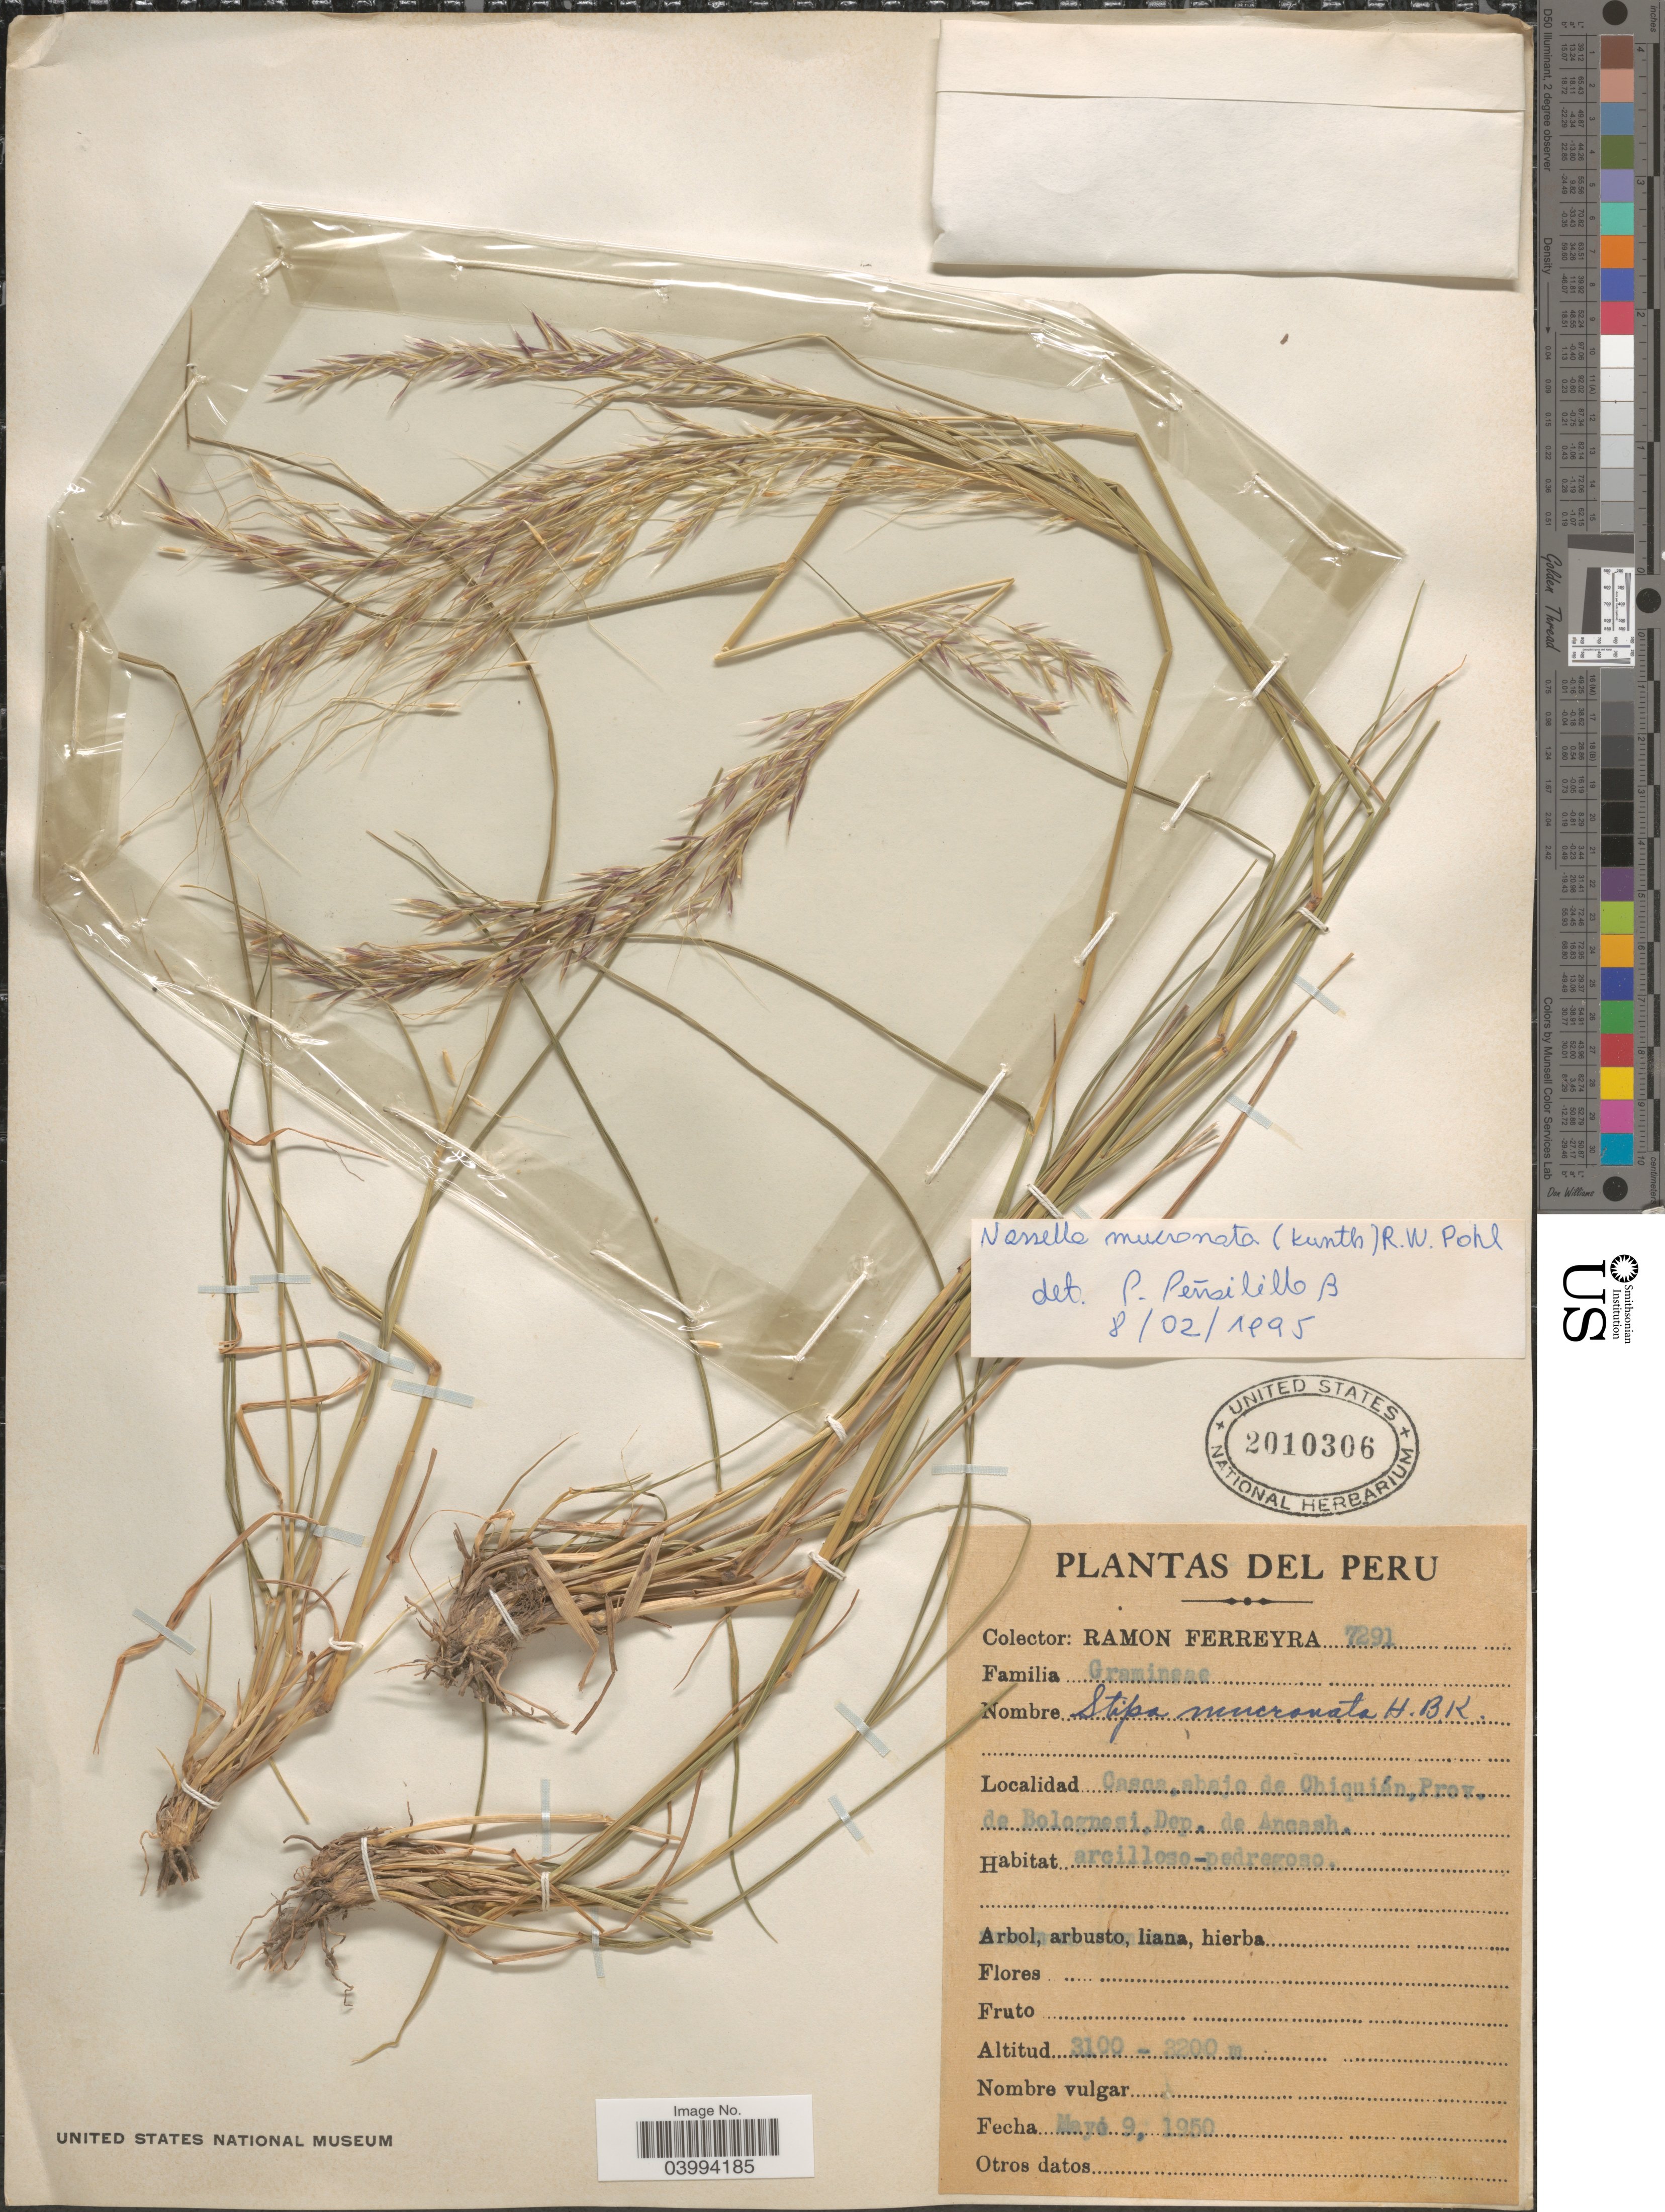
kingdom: Plantae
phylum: Tracheophyta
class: Liliopsida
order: Poales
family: Poaceae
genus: Nassella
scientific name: Nassella mucronata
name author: (Kunth) R.W. Pohl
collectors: R. A. Ferreyra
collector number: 7291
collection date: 1950-05-09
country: Peru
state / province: Ancash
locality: Casca, abajo de Chiquián, Prov. de Bolognesi, Dep. de Ancash.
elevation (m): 3100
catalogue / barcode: US 2010306